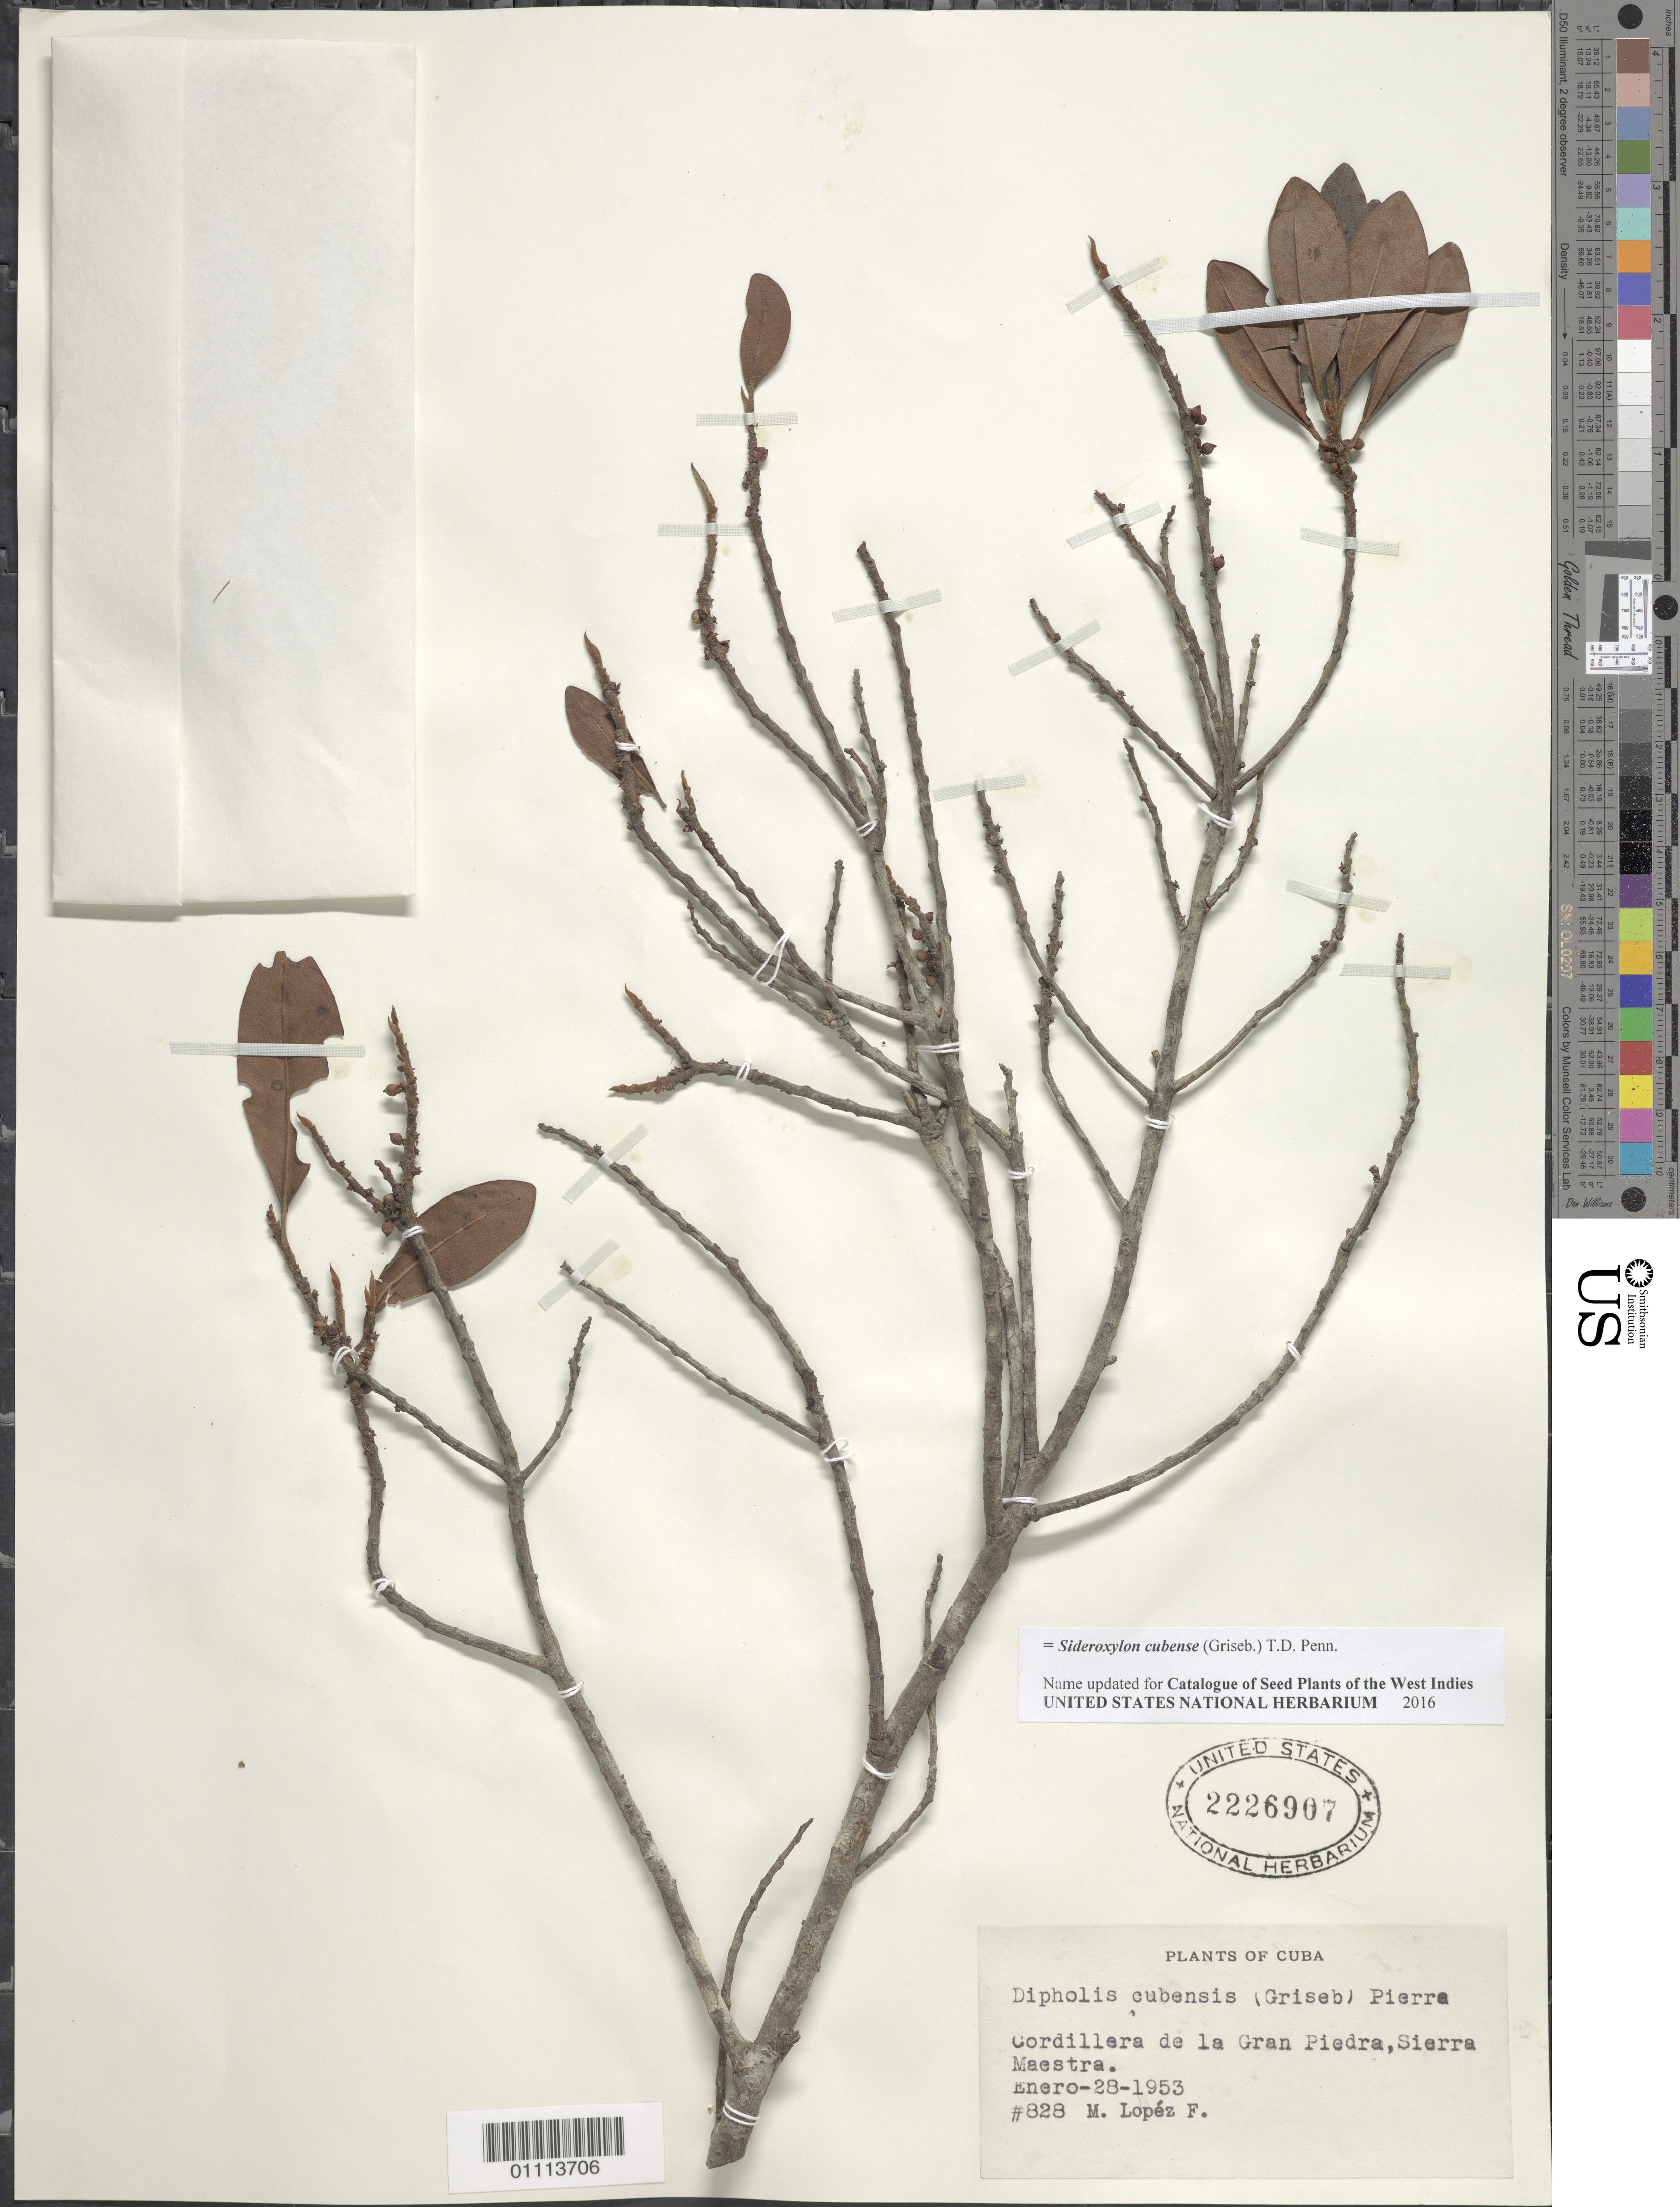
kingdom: Plantae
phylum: Tracheophyta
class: Magnoliopsida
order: Ericales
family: Sapotaceae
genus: Dipholis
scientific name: Dipholis cubensis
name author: (Griseb.) Pierre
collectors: M. López Figueiras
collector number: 828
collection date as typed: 28 Jan 1953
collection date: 1953-01-28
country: Cuba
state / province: Granma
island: Cuba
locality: Cordillera de la Gran Piedra, Sierra Maestra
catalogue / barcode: US 2226907